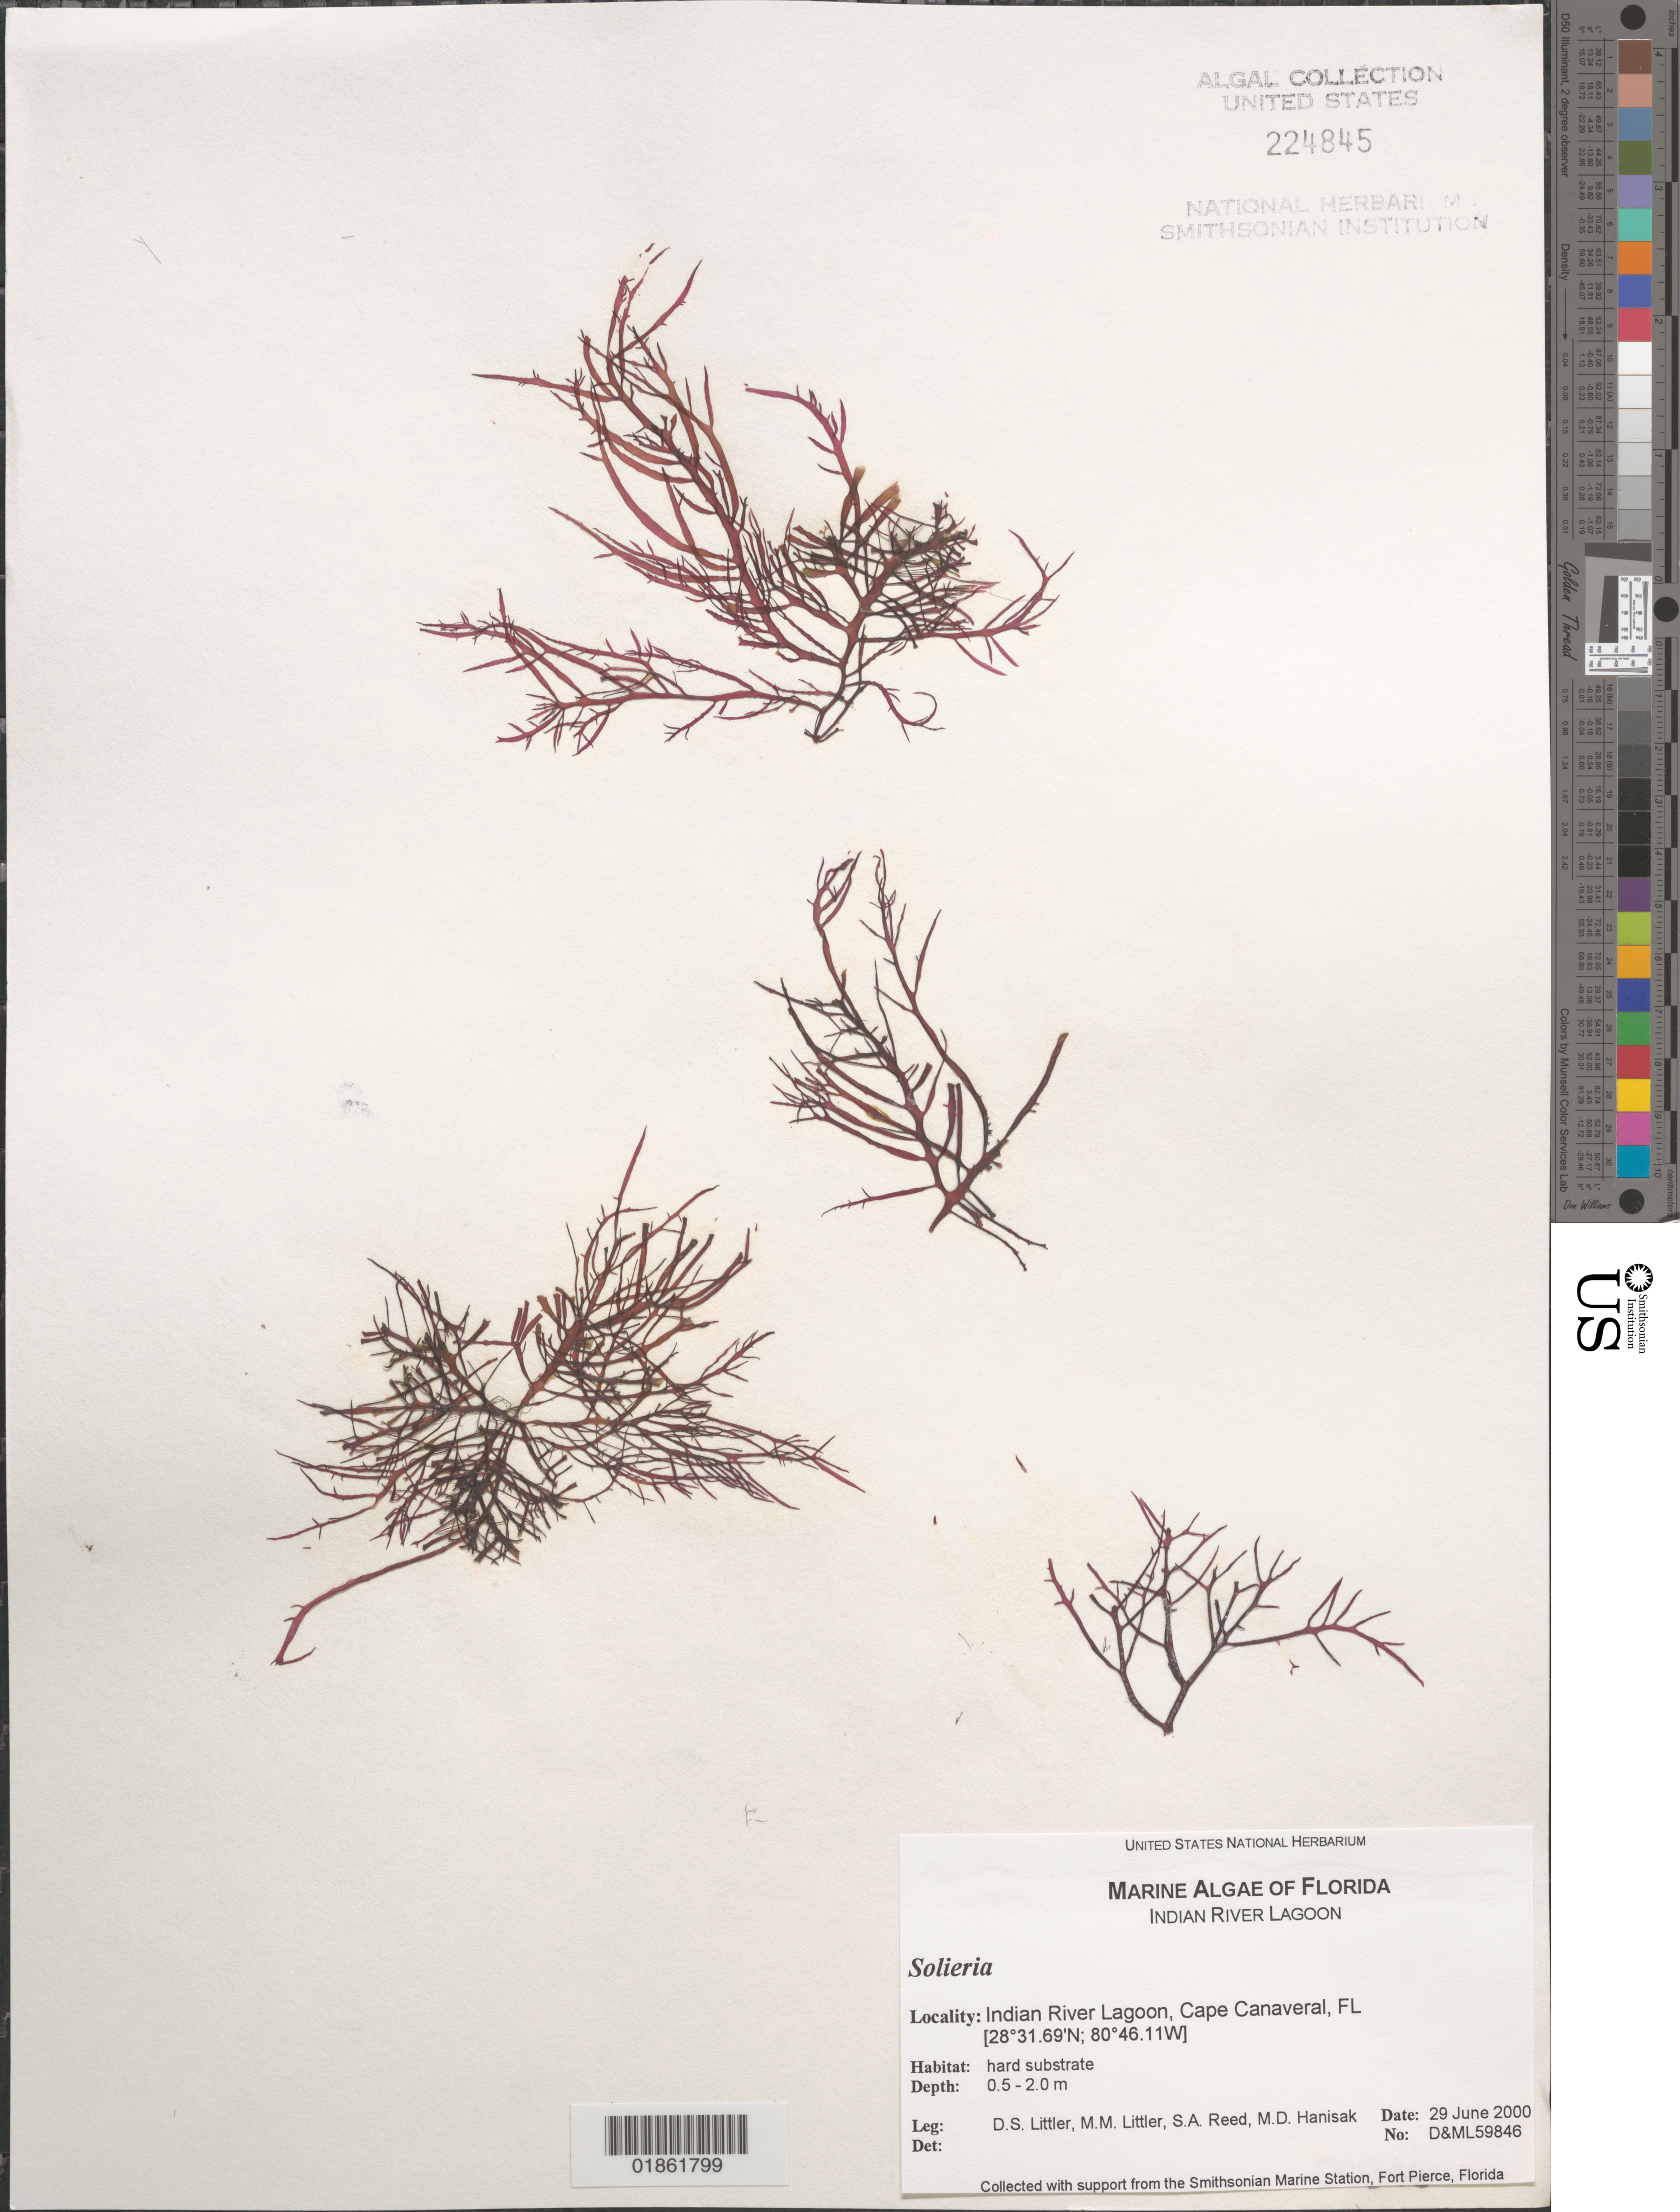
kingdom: Plantae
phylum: Rhodophyta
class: Florideophyceae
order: Gigartinales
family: Solieriaceae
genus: Solieria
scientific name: Solieria sp.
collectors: D. S. Littler & M. M. Littler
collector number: D&ML 59846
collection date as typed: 29 Jun 2000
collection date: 2000-06-29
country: United States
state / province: Florida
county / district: Brevard County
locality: NASA Parkway Bridge, south of Titusville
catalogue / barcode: US 224845